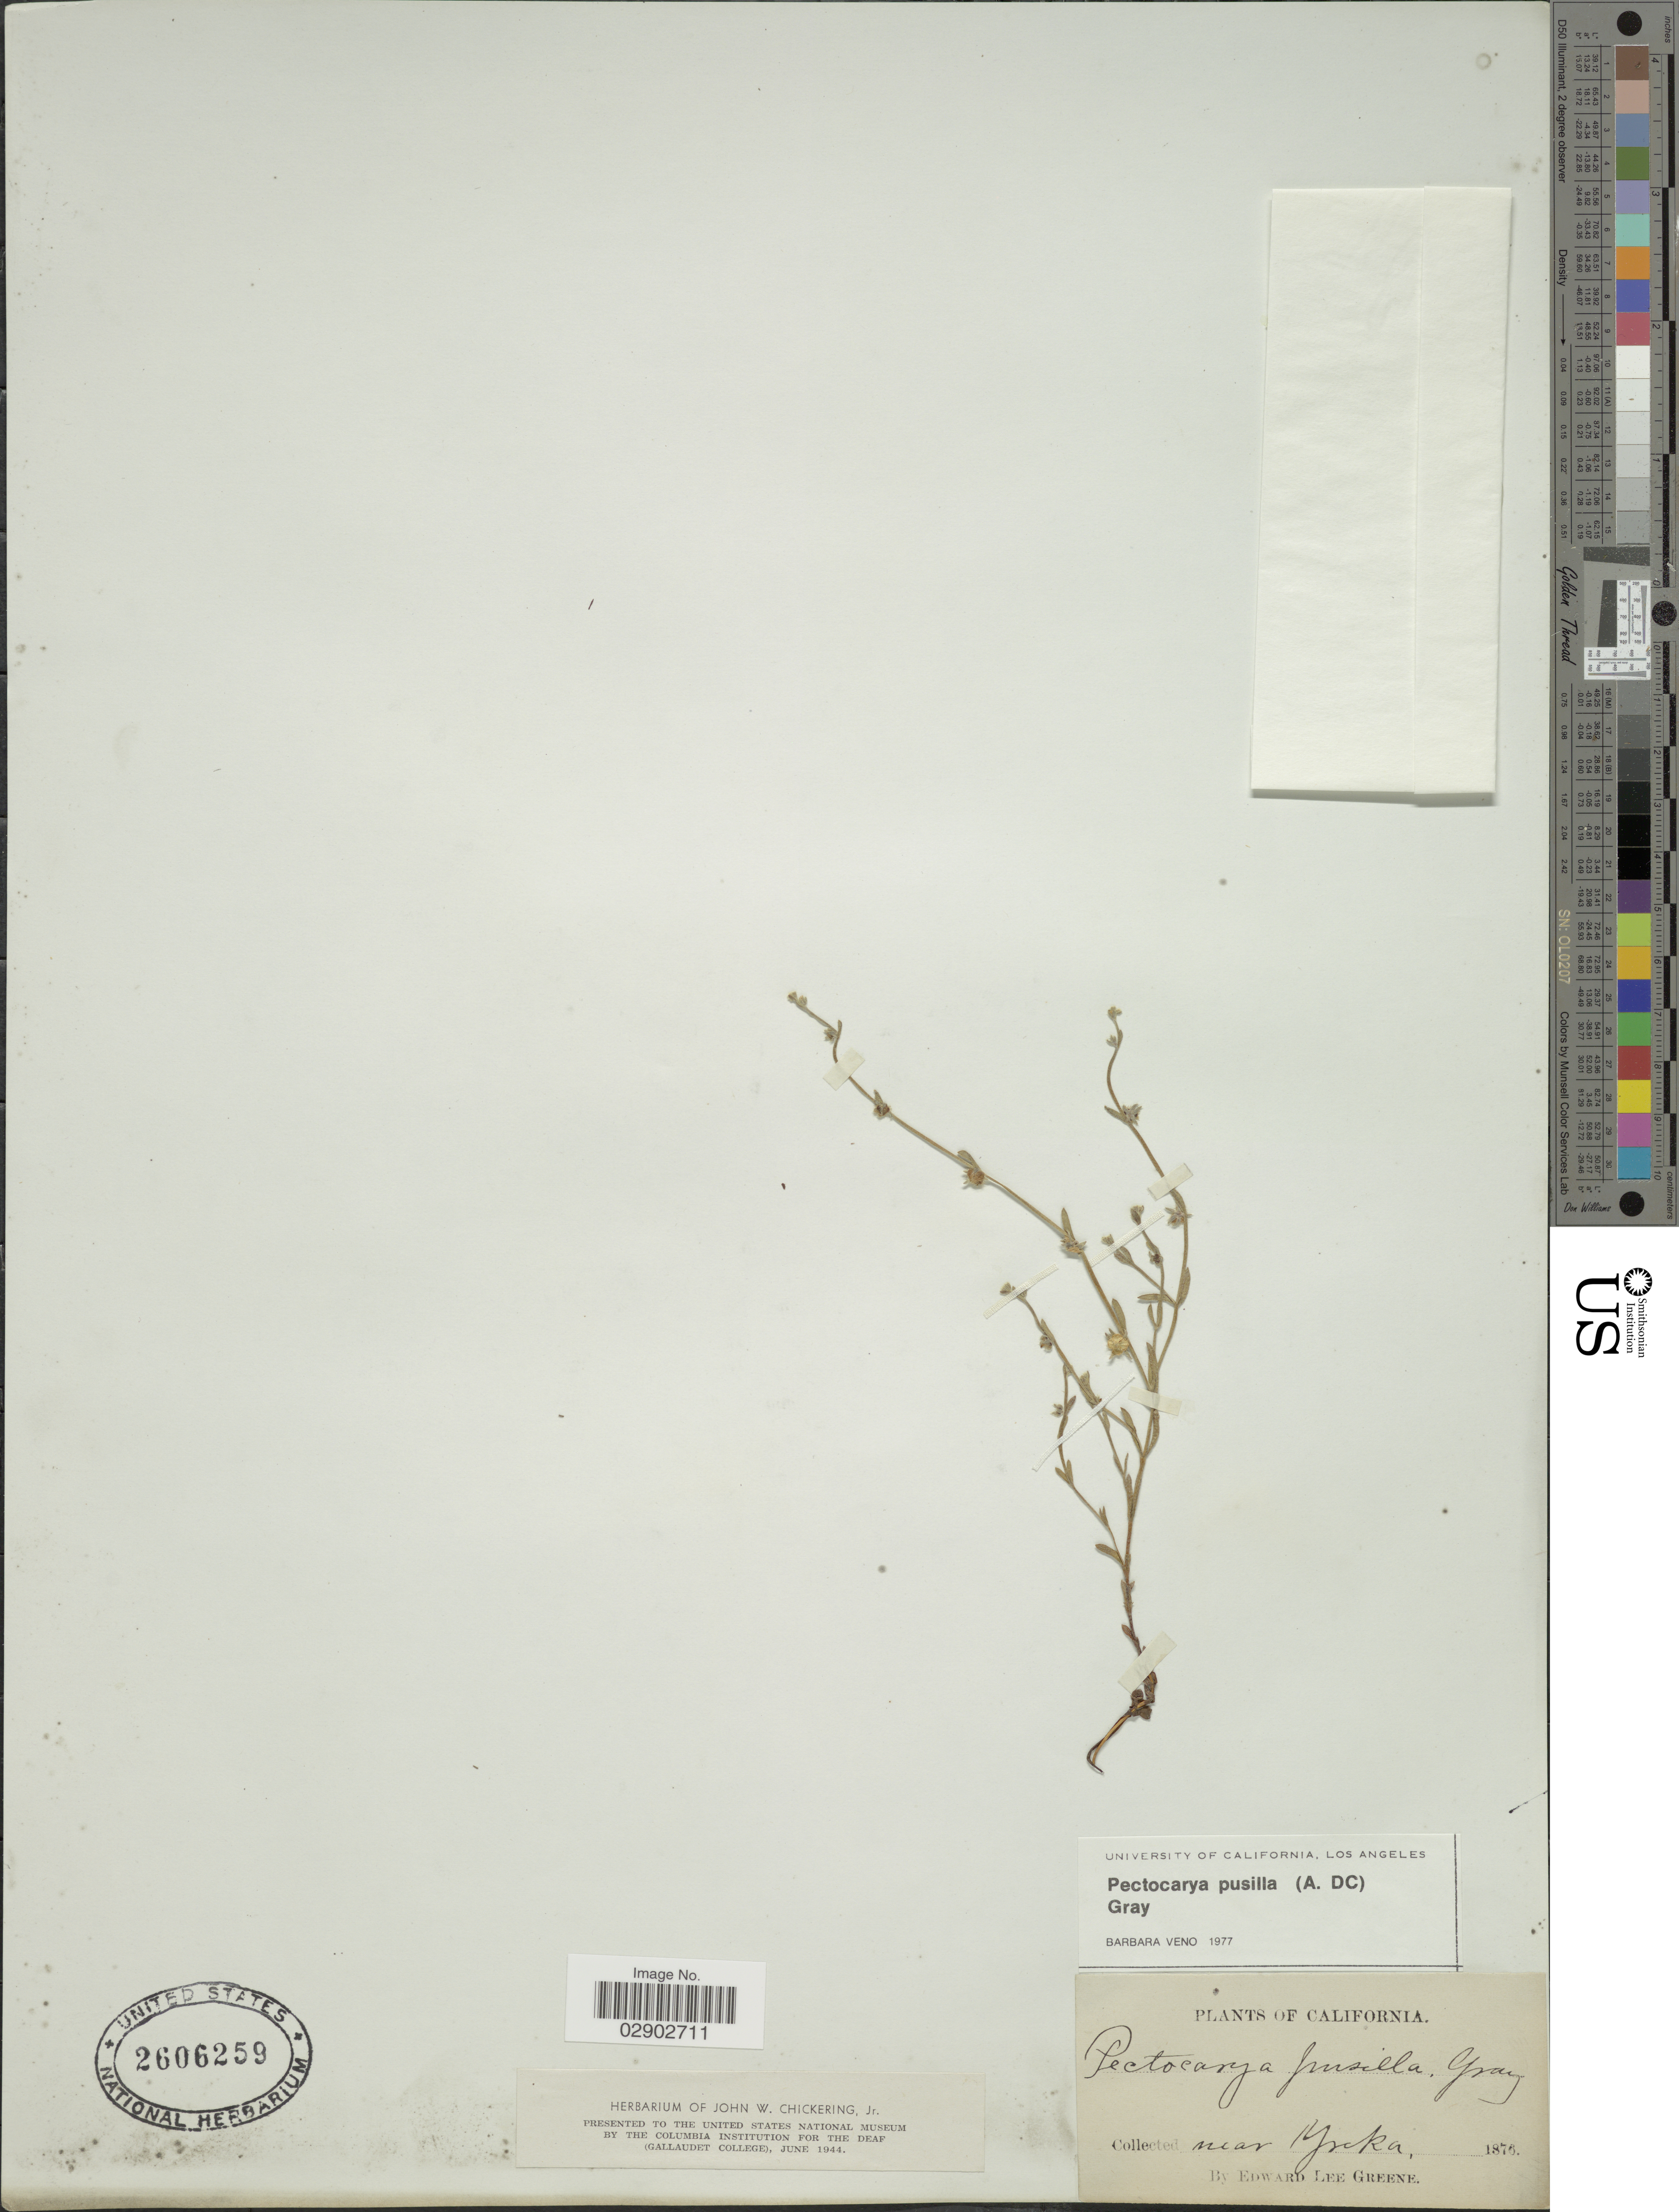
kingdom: Plantae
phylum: Tracheophyta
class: Magnoliopsida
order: Boraginales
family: Boraginaceae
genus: Pectocarya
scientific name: Pectocarya pusilla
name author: (A. DC.) A. Gray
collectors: E. L. Greene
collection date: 1876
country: United States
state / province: California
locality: Near Yreka.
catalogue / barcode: US 2606259